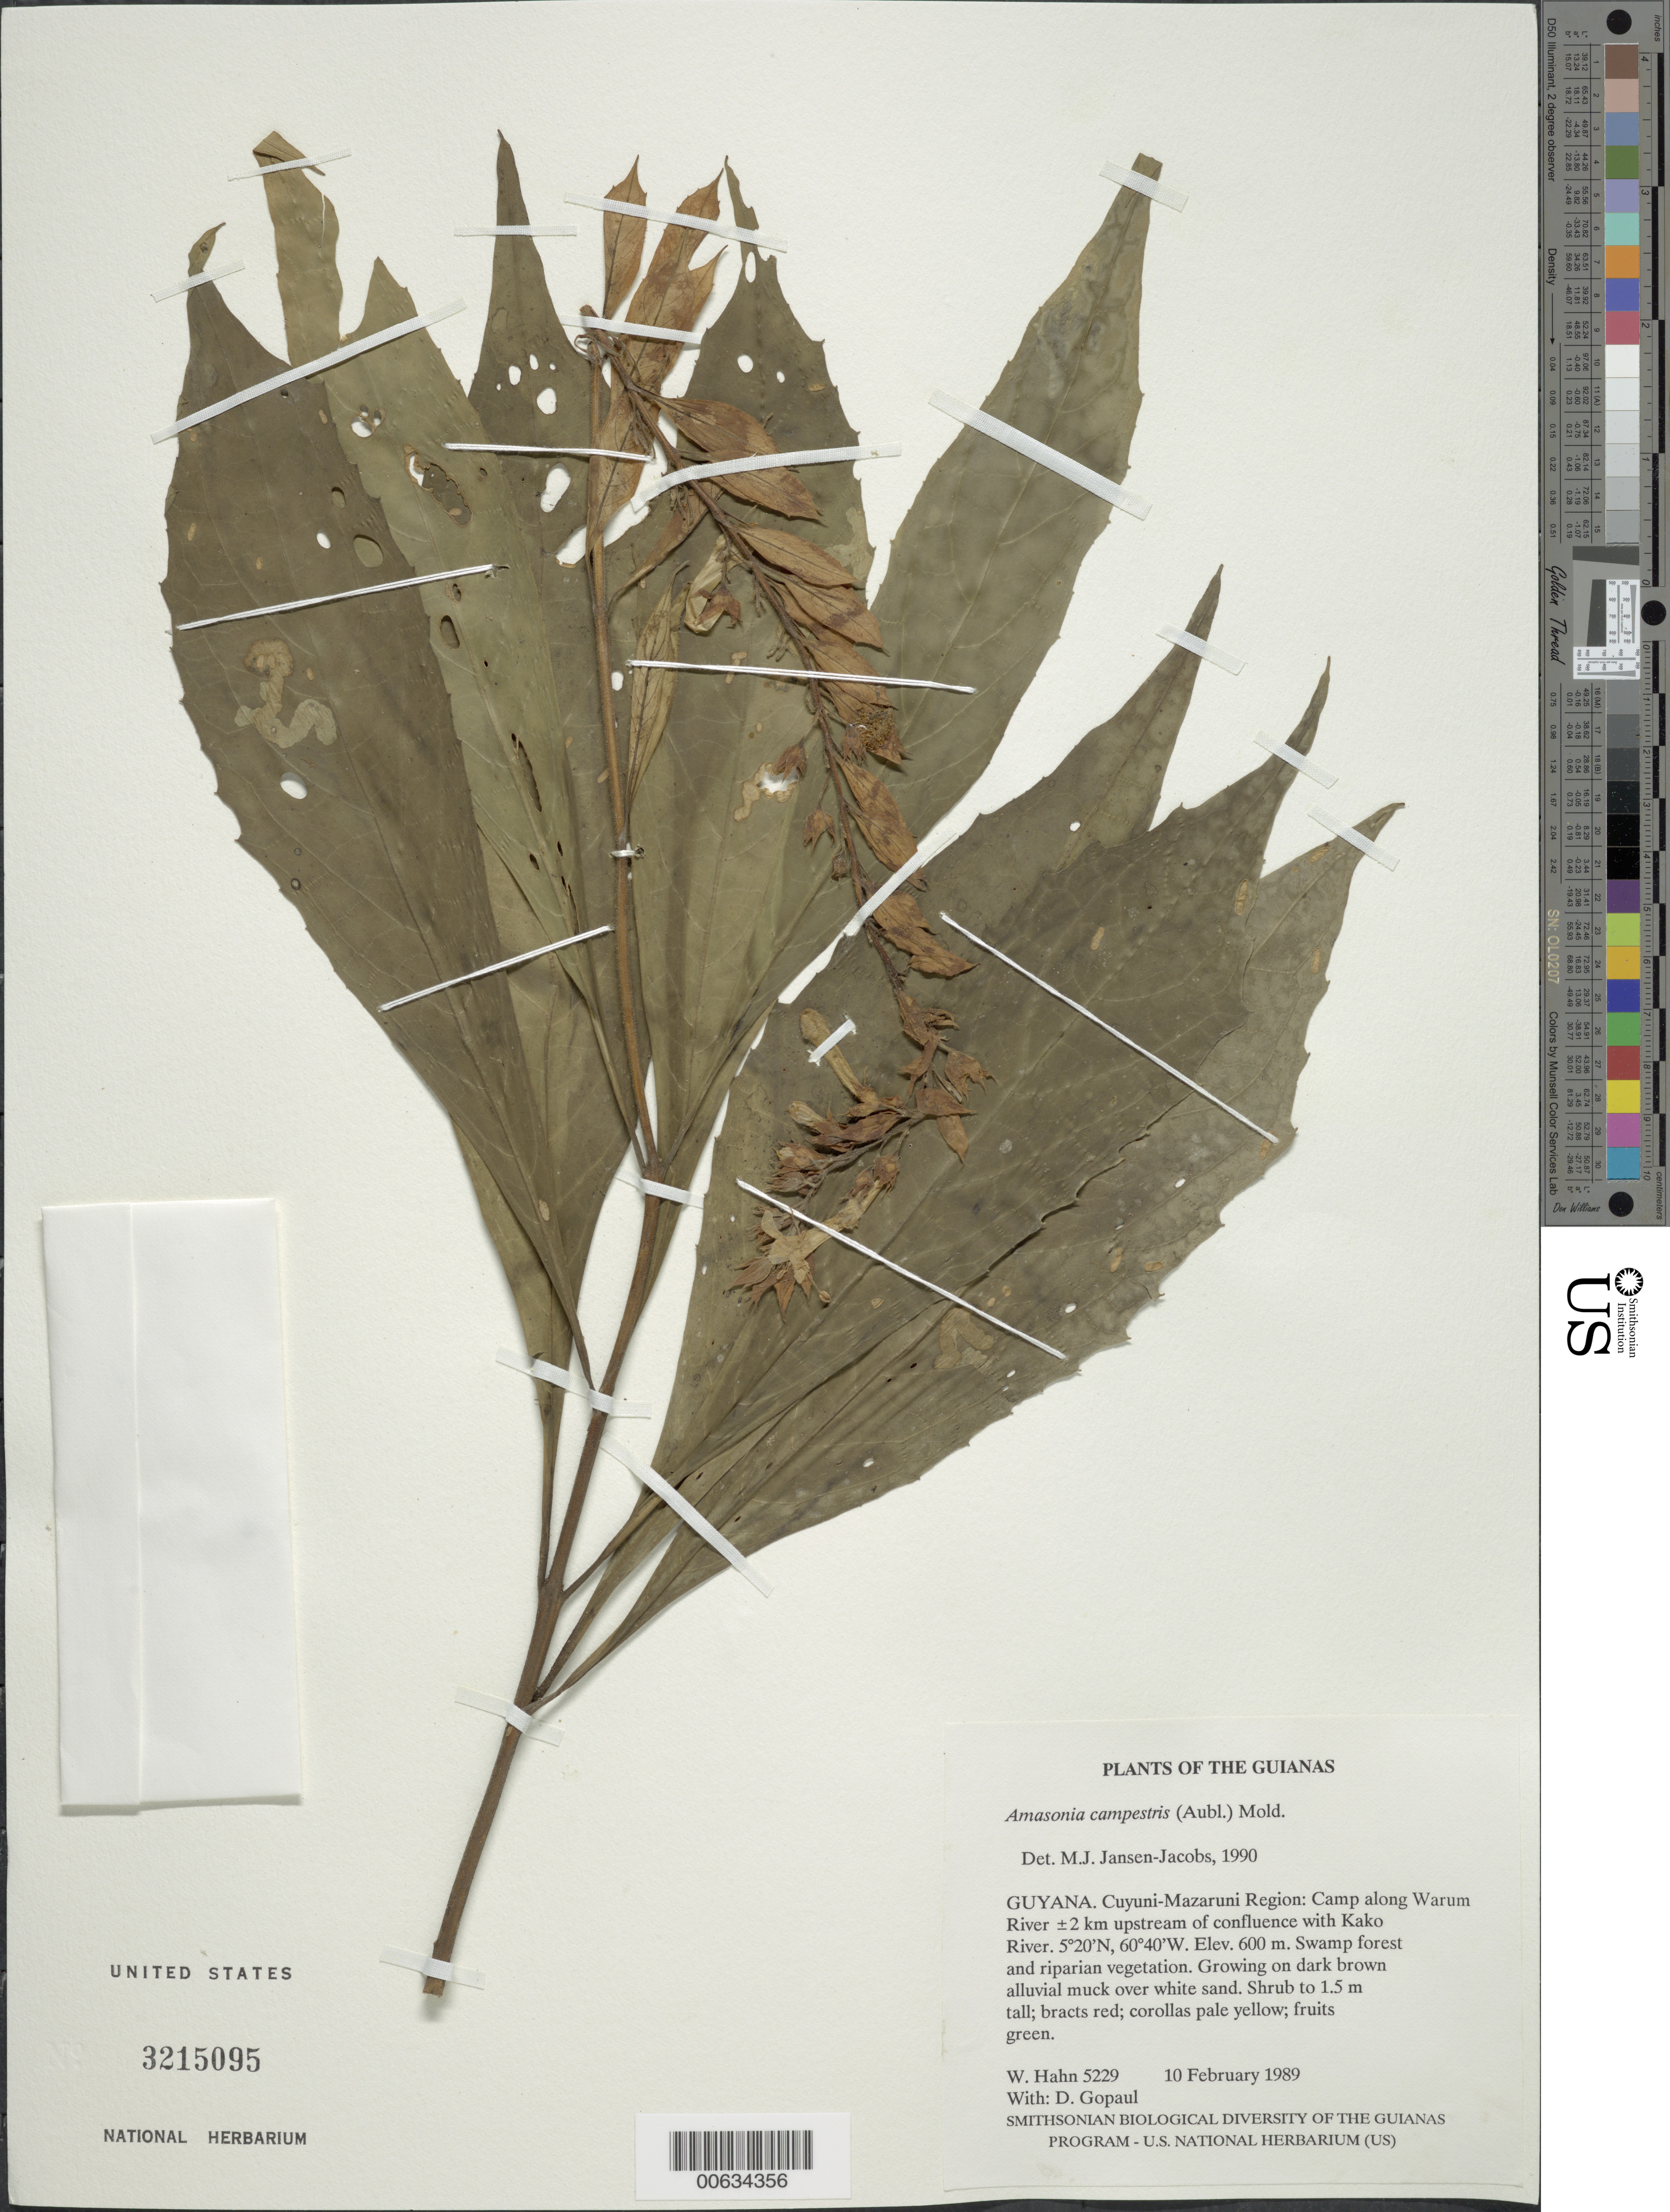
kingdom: Plantae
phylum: Tracheophyta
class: Magnoliopsida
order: Lamiales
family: Lamiaceae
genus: Amasonia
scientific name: Amasonia campestris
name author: (Aubl.) Moldenke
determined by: Jansen-Jacobs, M. J., (U), Nationaal Herbarium Nederland, Utrecht University branch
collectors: W. Hahn & D. Gopaul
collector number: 5229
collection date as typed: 10 February 1989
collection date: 1989-02-10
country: Guyana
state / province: Cuyuni-Mazaruni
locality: Camp along Waruma River ±2 km upstream of confluence with Kako River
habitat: Swamp forest and Riparian vegetation Growing on dark brown alluvial muck over white sand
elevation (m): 600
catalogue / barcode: US 3215095